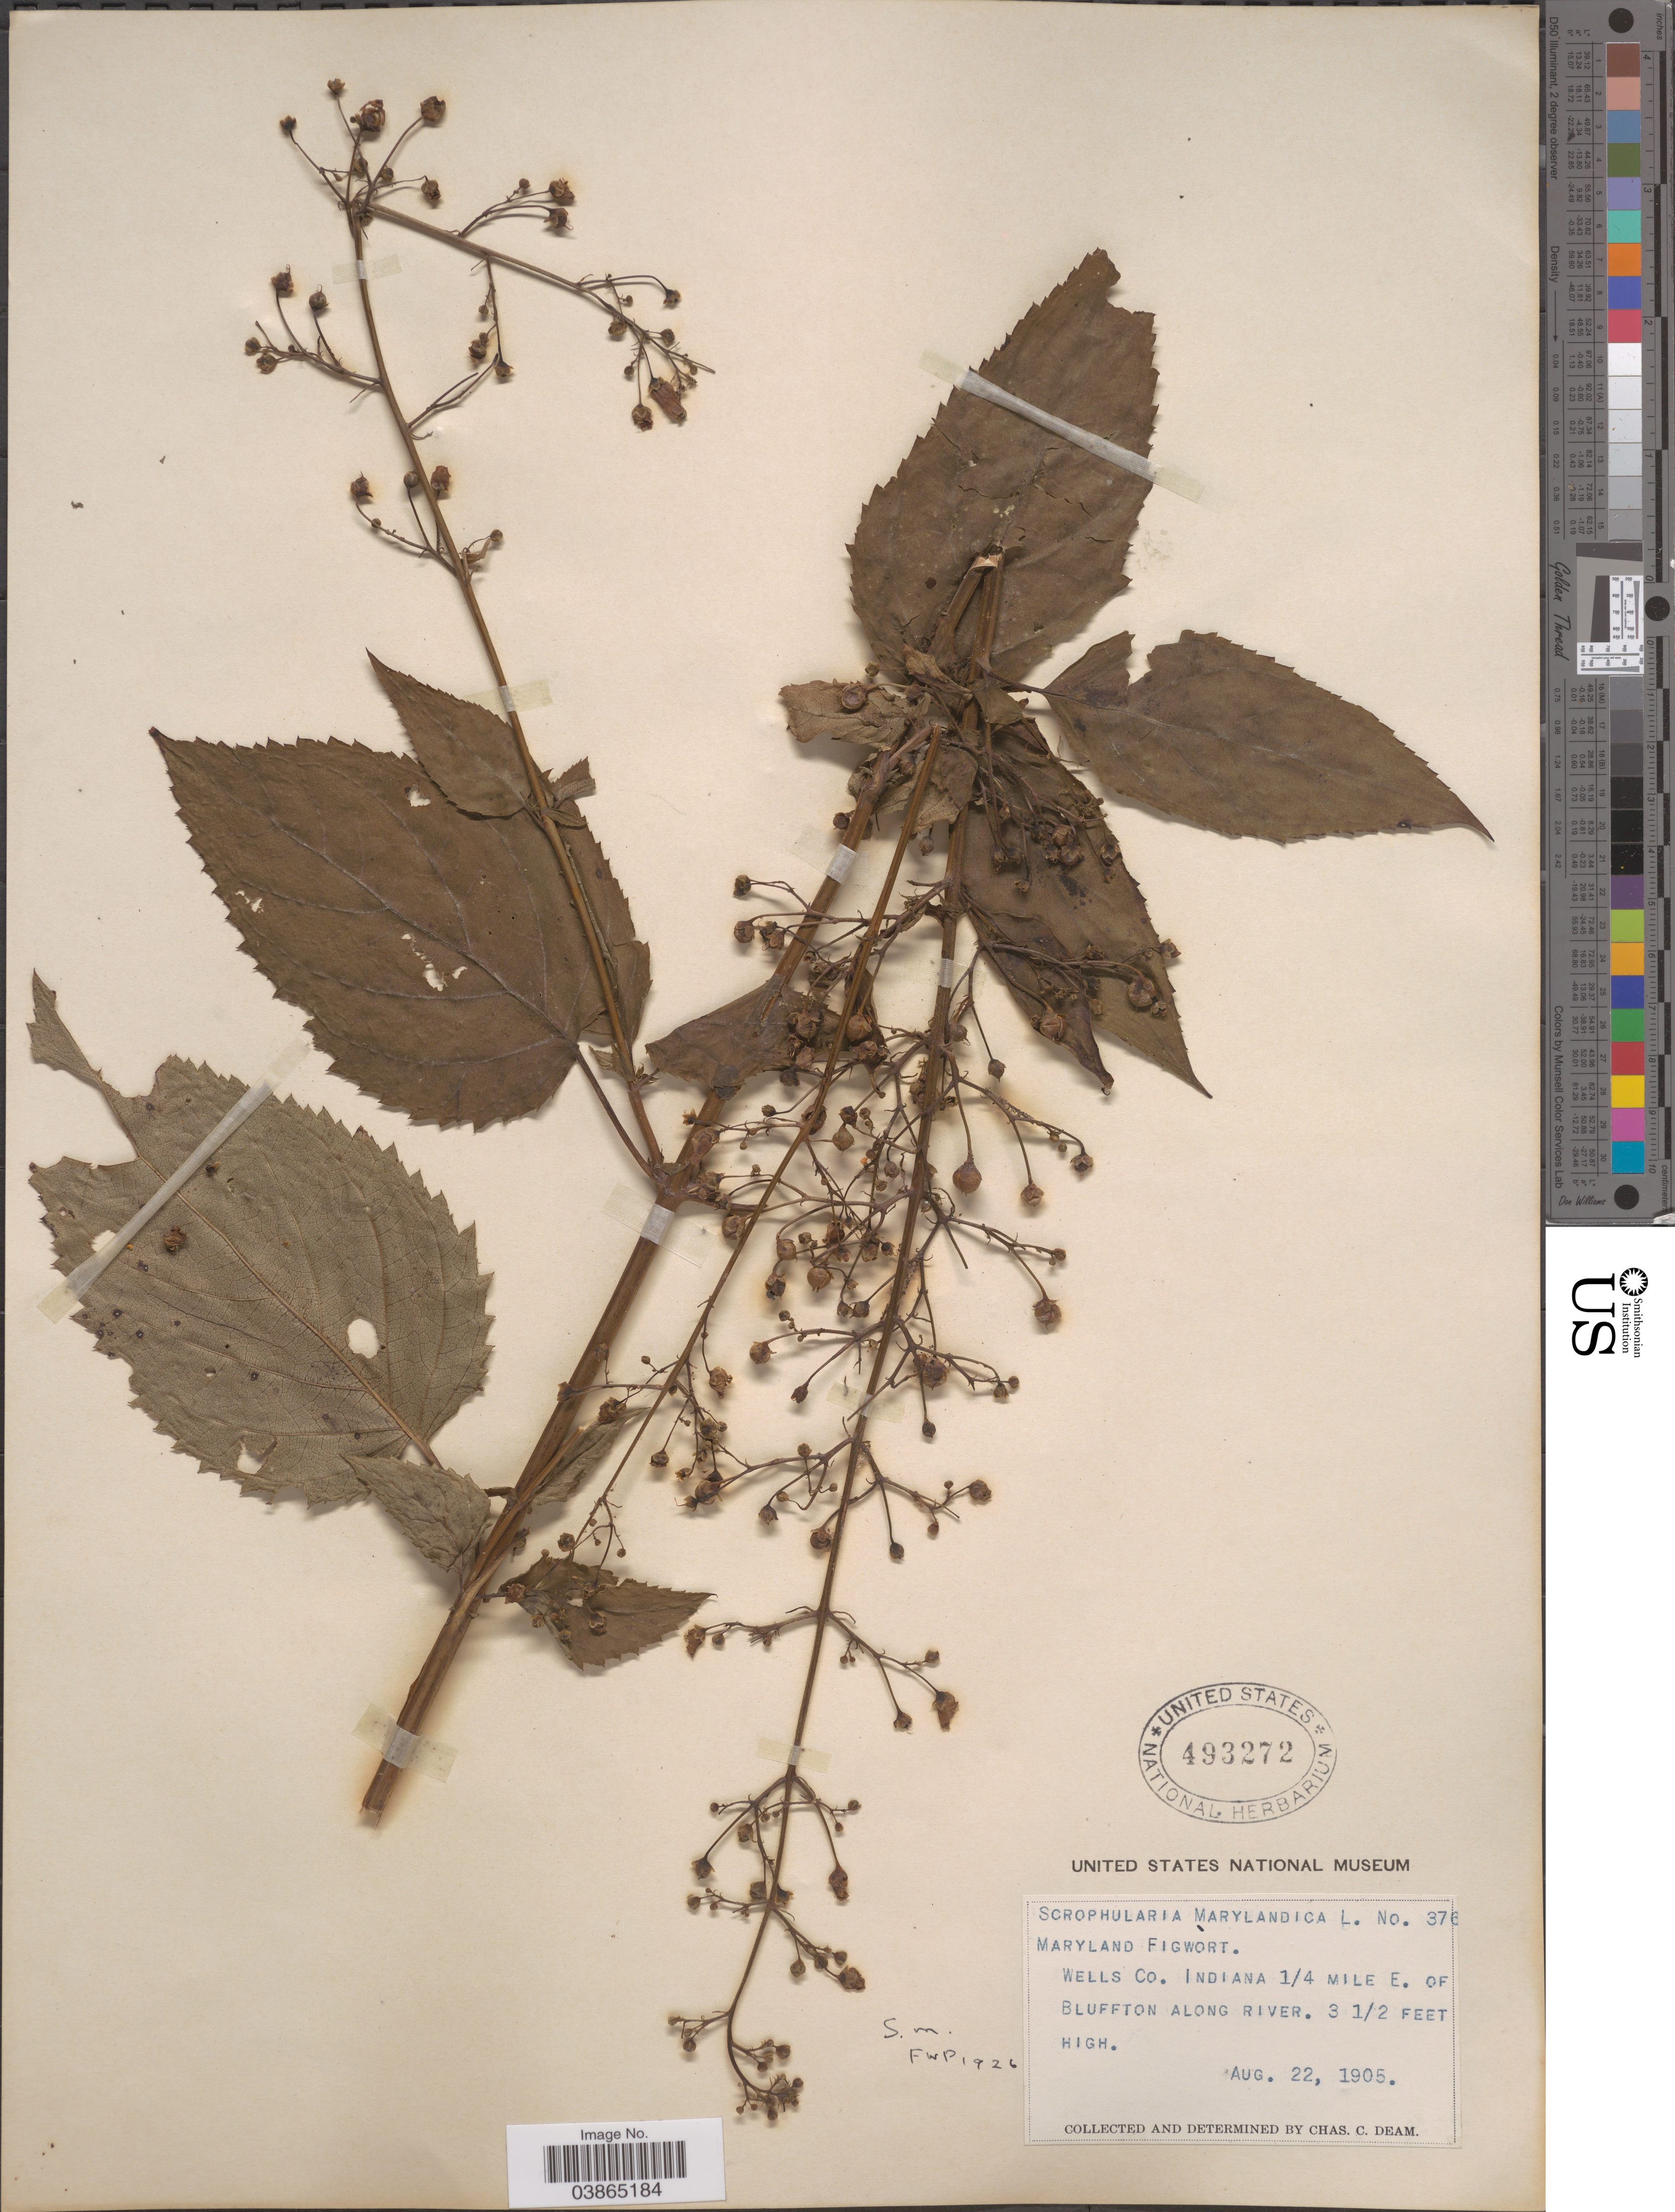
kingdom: Plantae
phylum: Tracheophyta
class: Magnoliopsida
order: Lamiales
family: Scrophulariaceae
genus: Scrophularia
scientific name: Scrophularia marylandica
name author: Georgi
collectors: C. C. Deam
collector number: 376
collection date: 1905-08-22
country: United States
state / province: Indiana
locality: Well Co. Indiana ¼ mile E. of Bluffton along river.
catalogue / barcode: US 493272